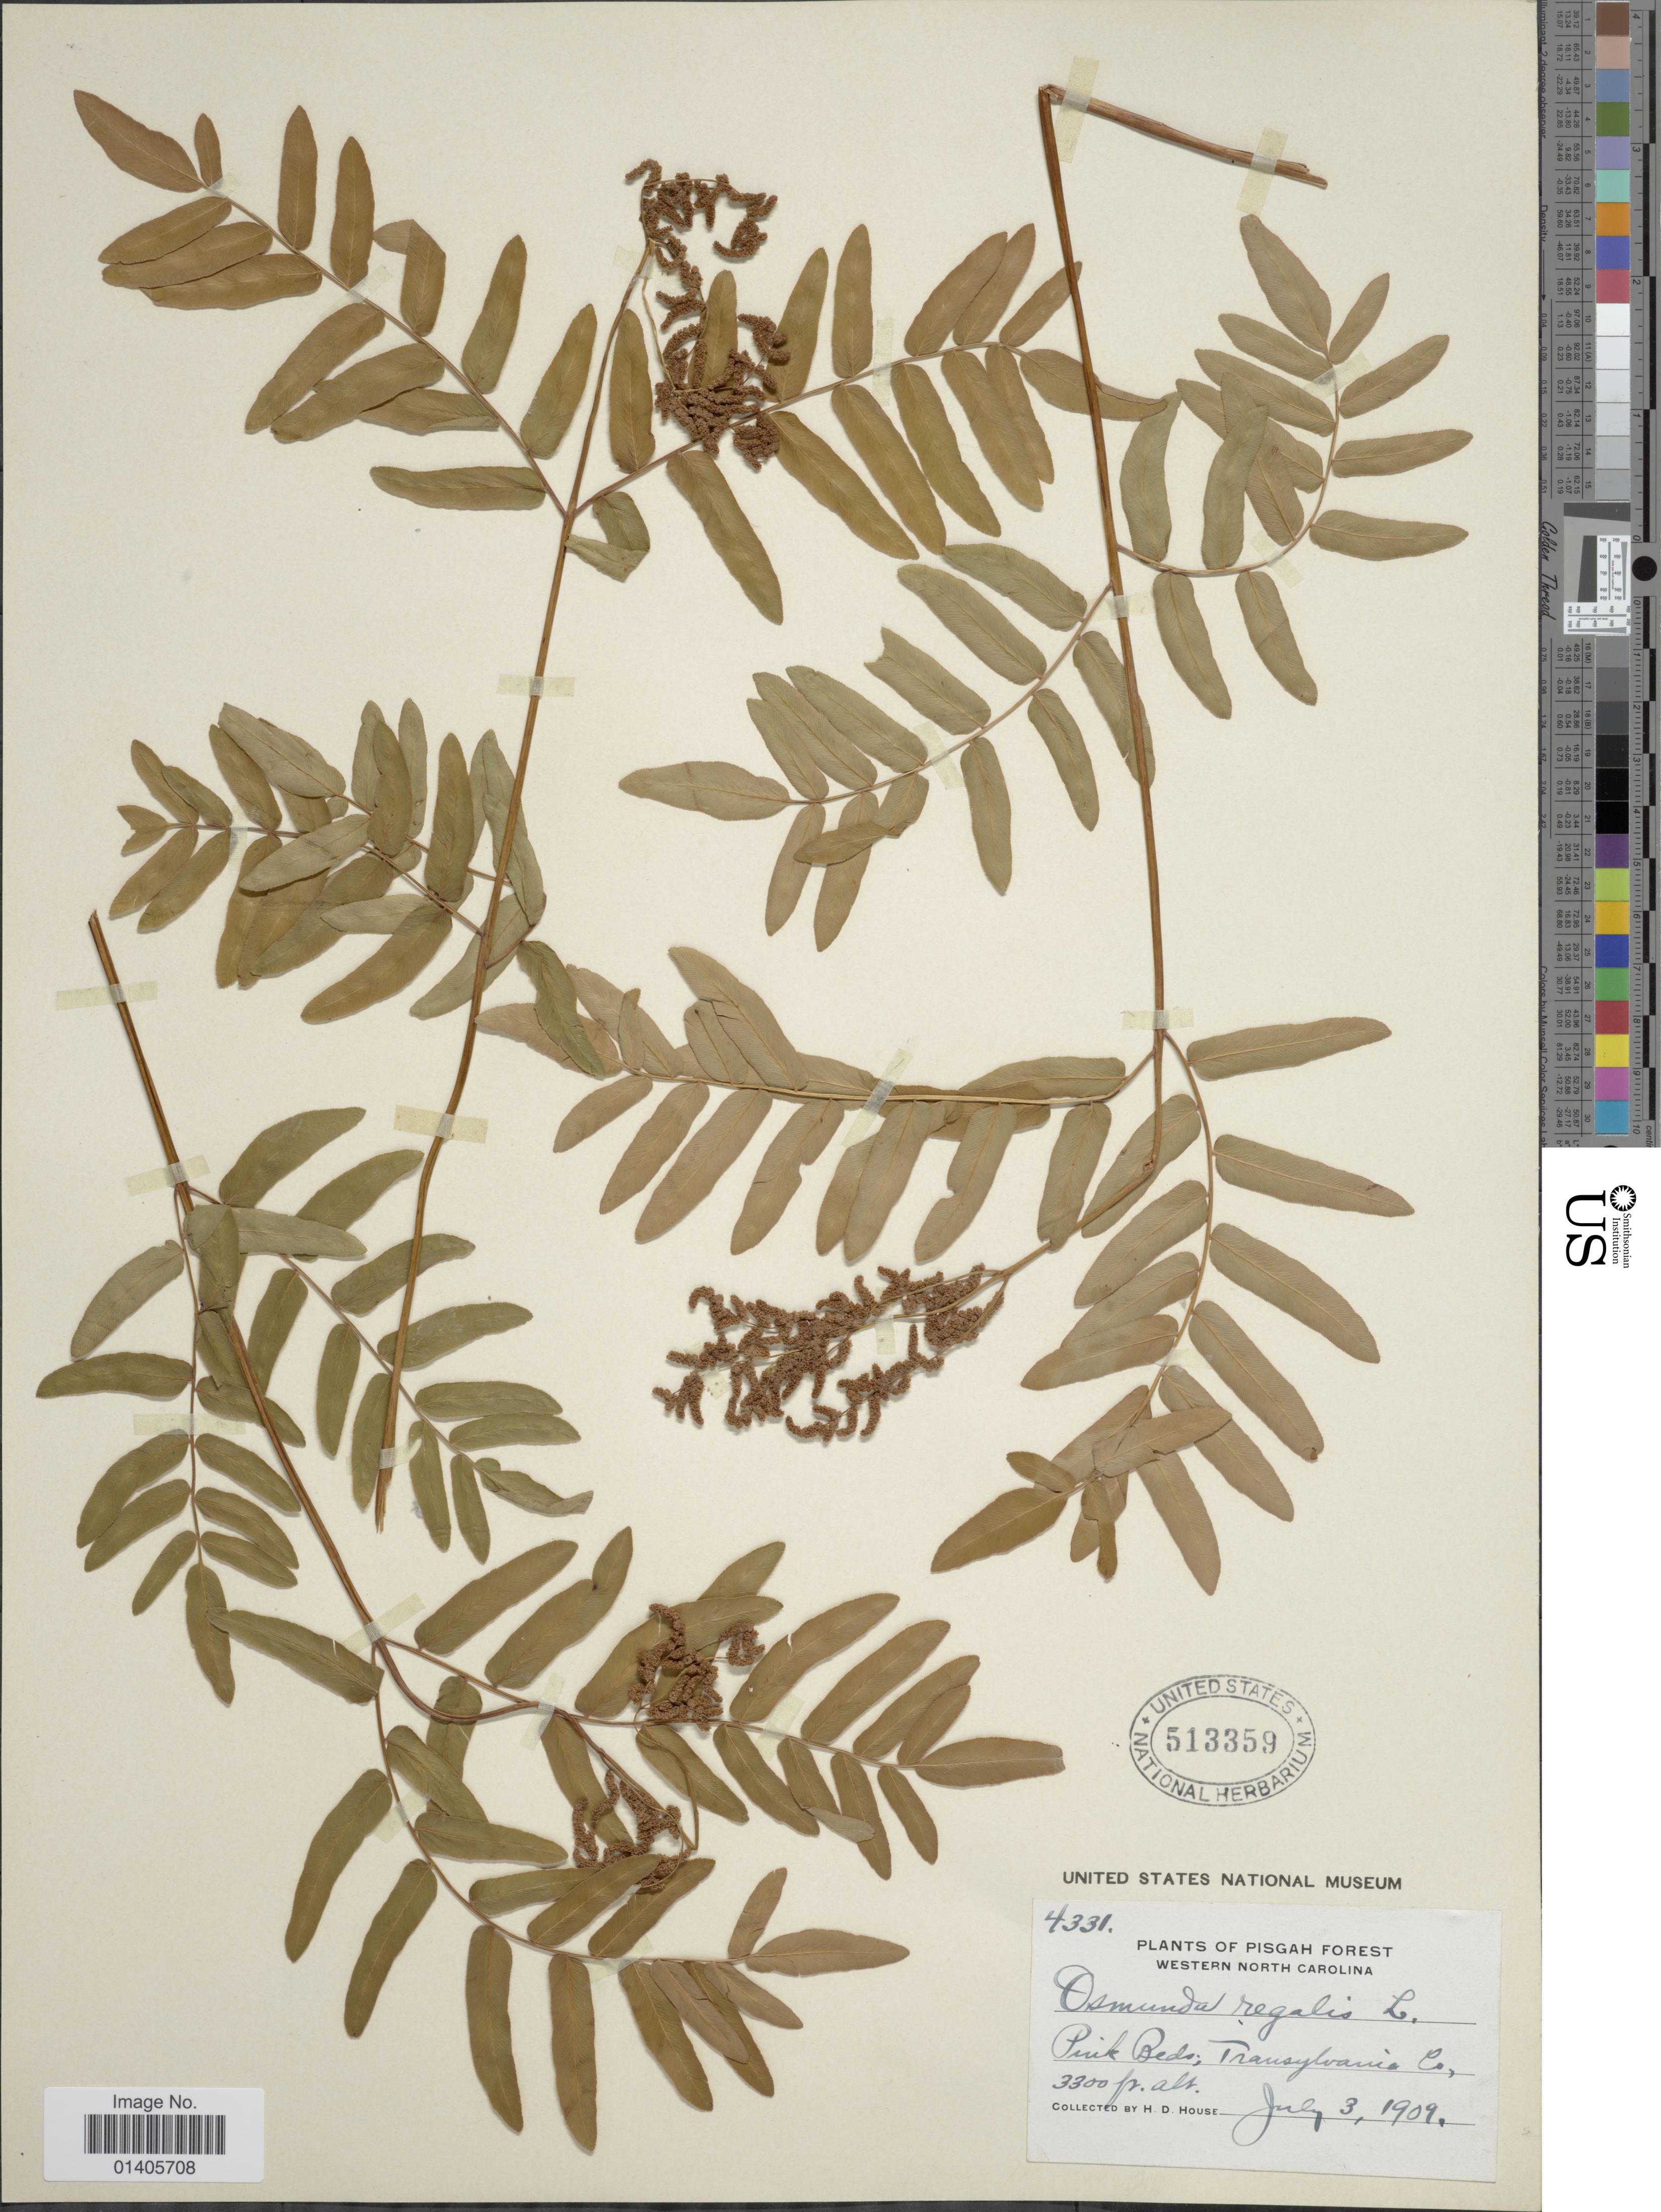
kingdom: Plantae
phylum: Tracheophyta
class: Polypodiopsida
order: Osmundales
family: Osmundaceae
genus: Osmunda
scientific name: Osmunda regalis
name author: L.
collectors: H. D. House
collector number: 4331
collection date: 1909-07-03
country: United States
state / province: North Carolina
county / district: Transylvania Co.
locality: Pisgah Forest, Western North Carolina, Pink Beds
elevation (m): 1006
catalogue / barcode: US 513359